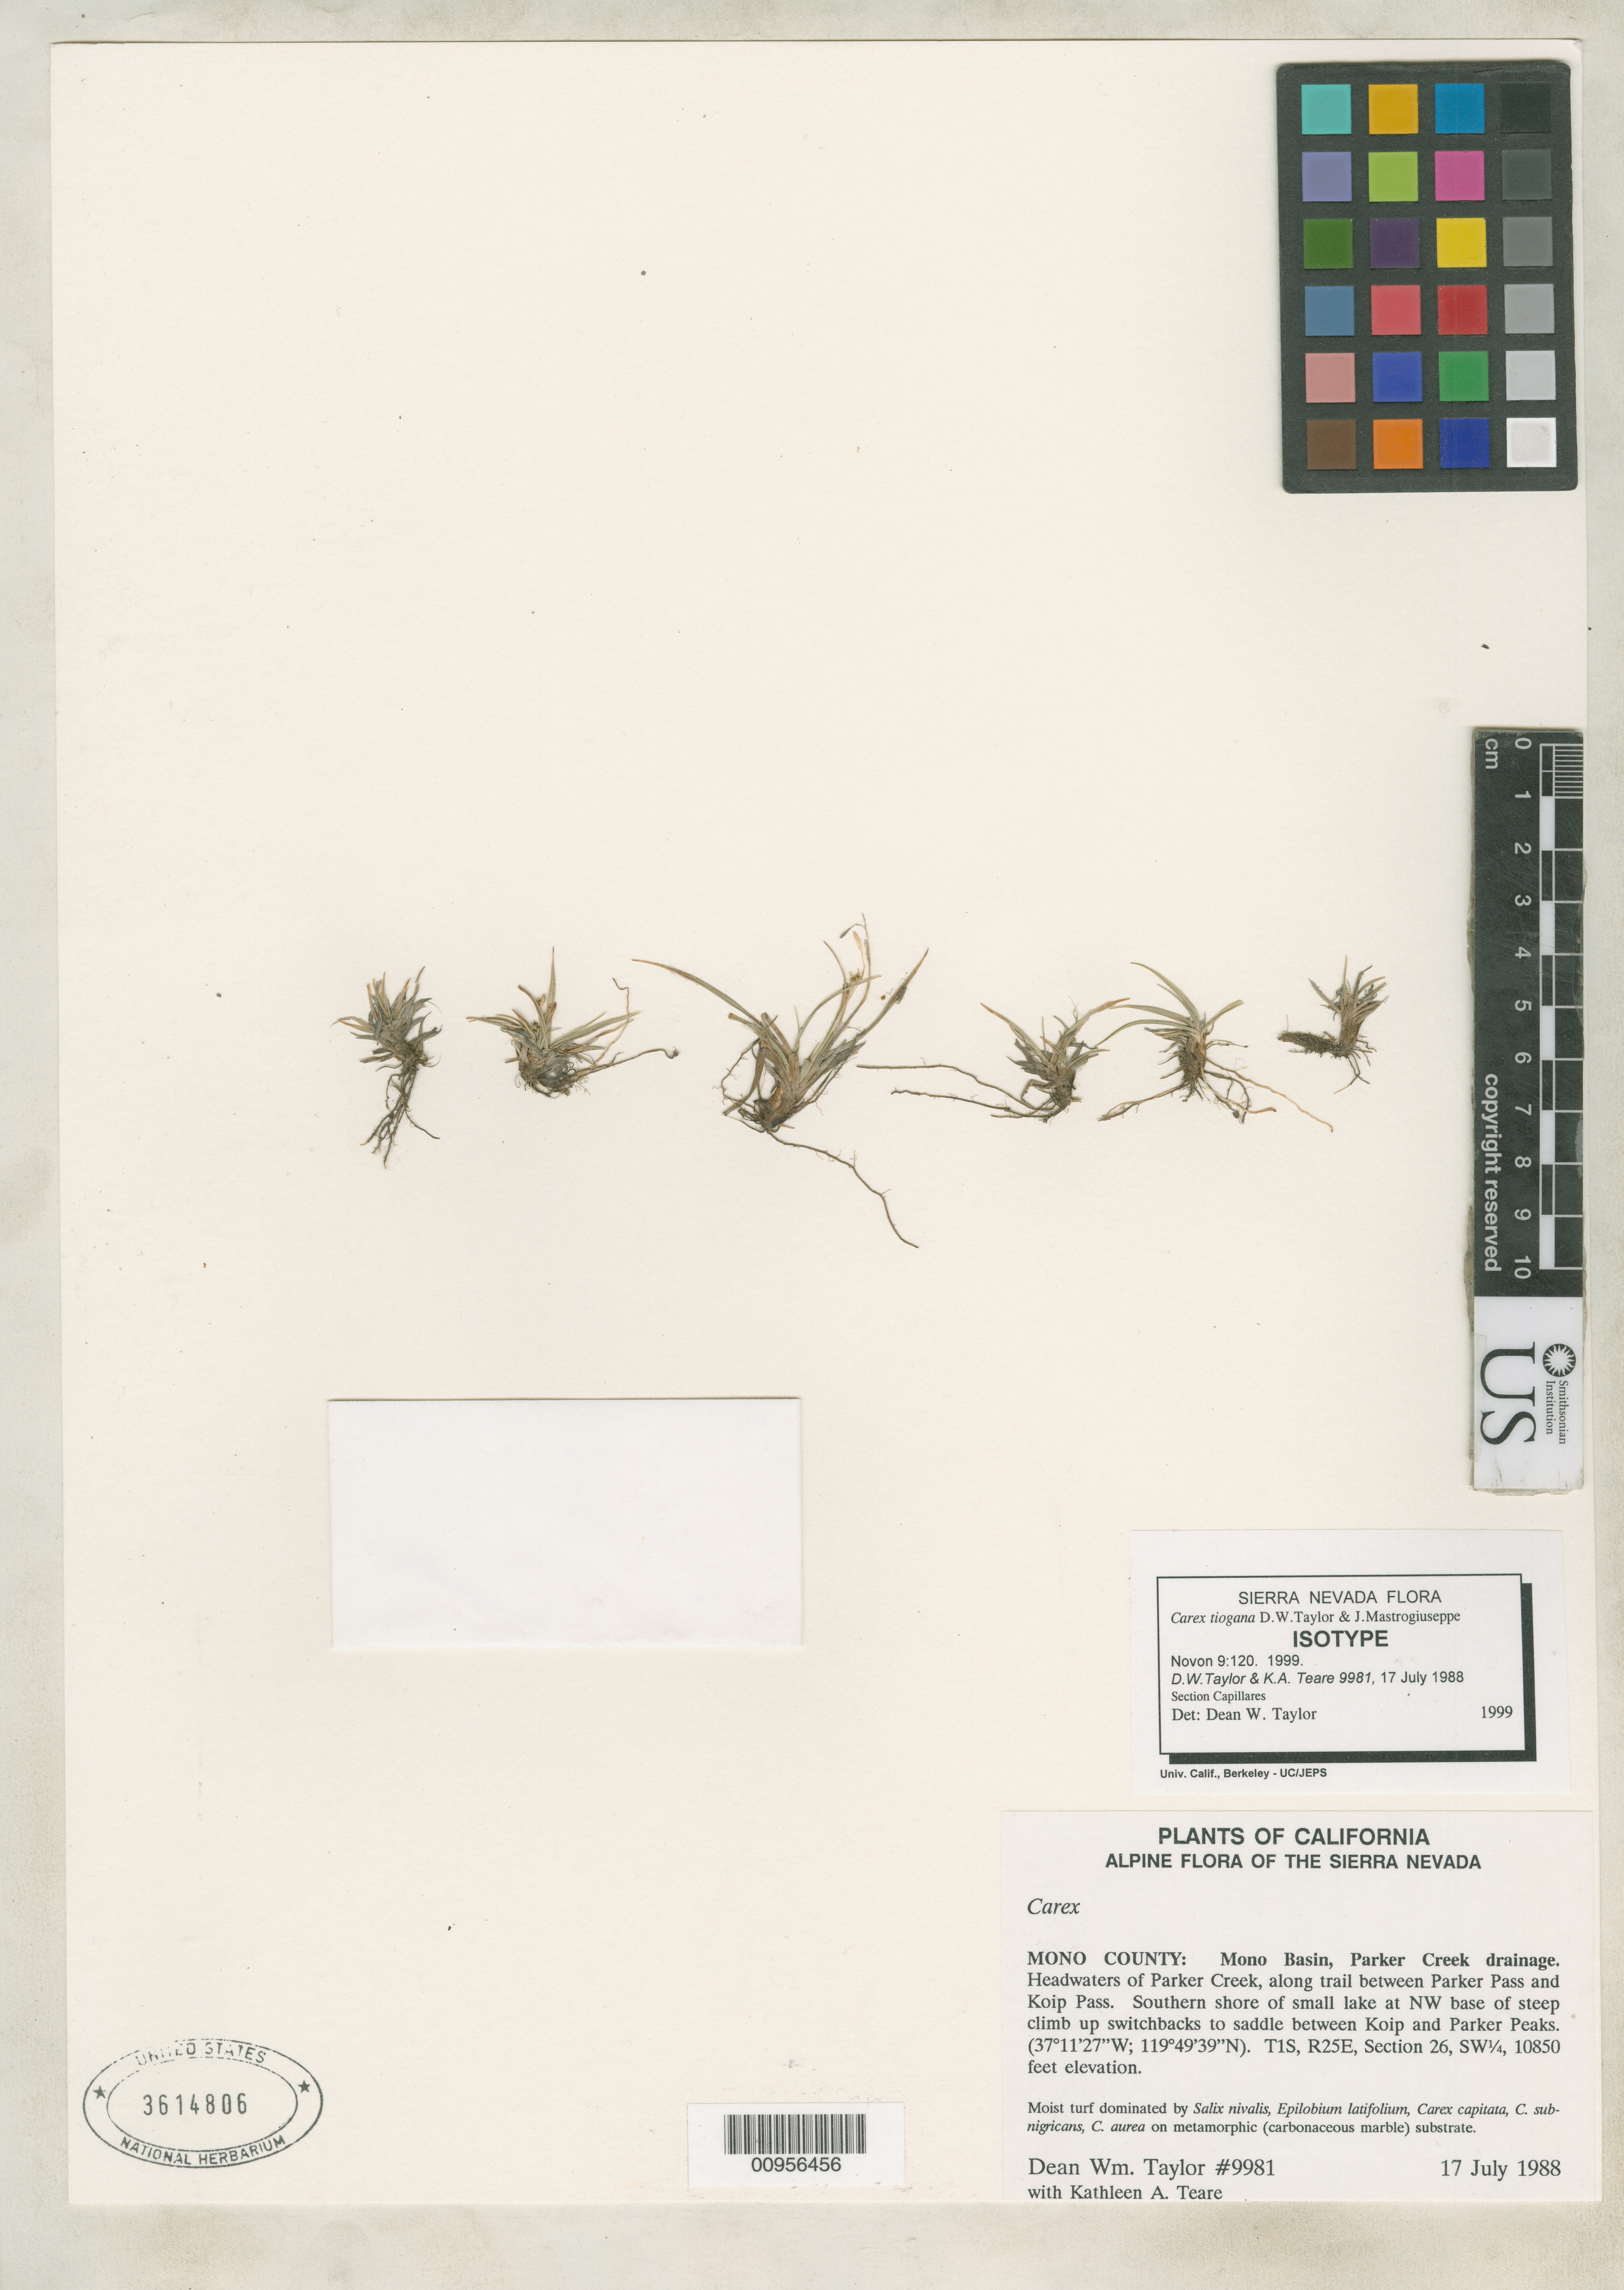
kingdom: Plantae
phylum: Tracheophyta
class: Liliopsida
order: Poales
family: Cyperaceae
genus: Carex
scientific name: Carex tiogana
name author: D.W. Taylor & Mastrogiuseppe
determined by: Taylor, D. W., (MICH), University of Michigan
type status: Isotype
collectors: D. W. Taylor & K. Teare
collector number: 9981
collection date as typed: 17 Jul 1988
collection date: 1988-07-17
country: United States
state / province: California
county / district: Mono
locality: Mono County: Mono Basin, Parker Creek drainage. Headwaters of Parker Creek, along trail between Parker Pass and Koip Pass. Southern shore of small lake at NW base of steep climb up switchbacks to saddle between Koip and Parker Peaks.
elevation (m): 3307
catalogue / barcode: US 3614806